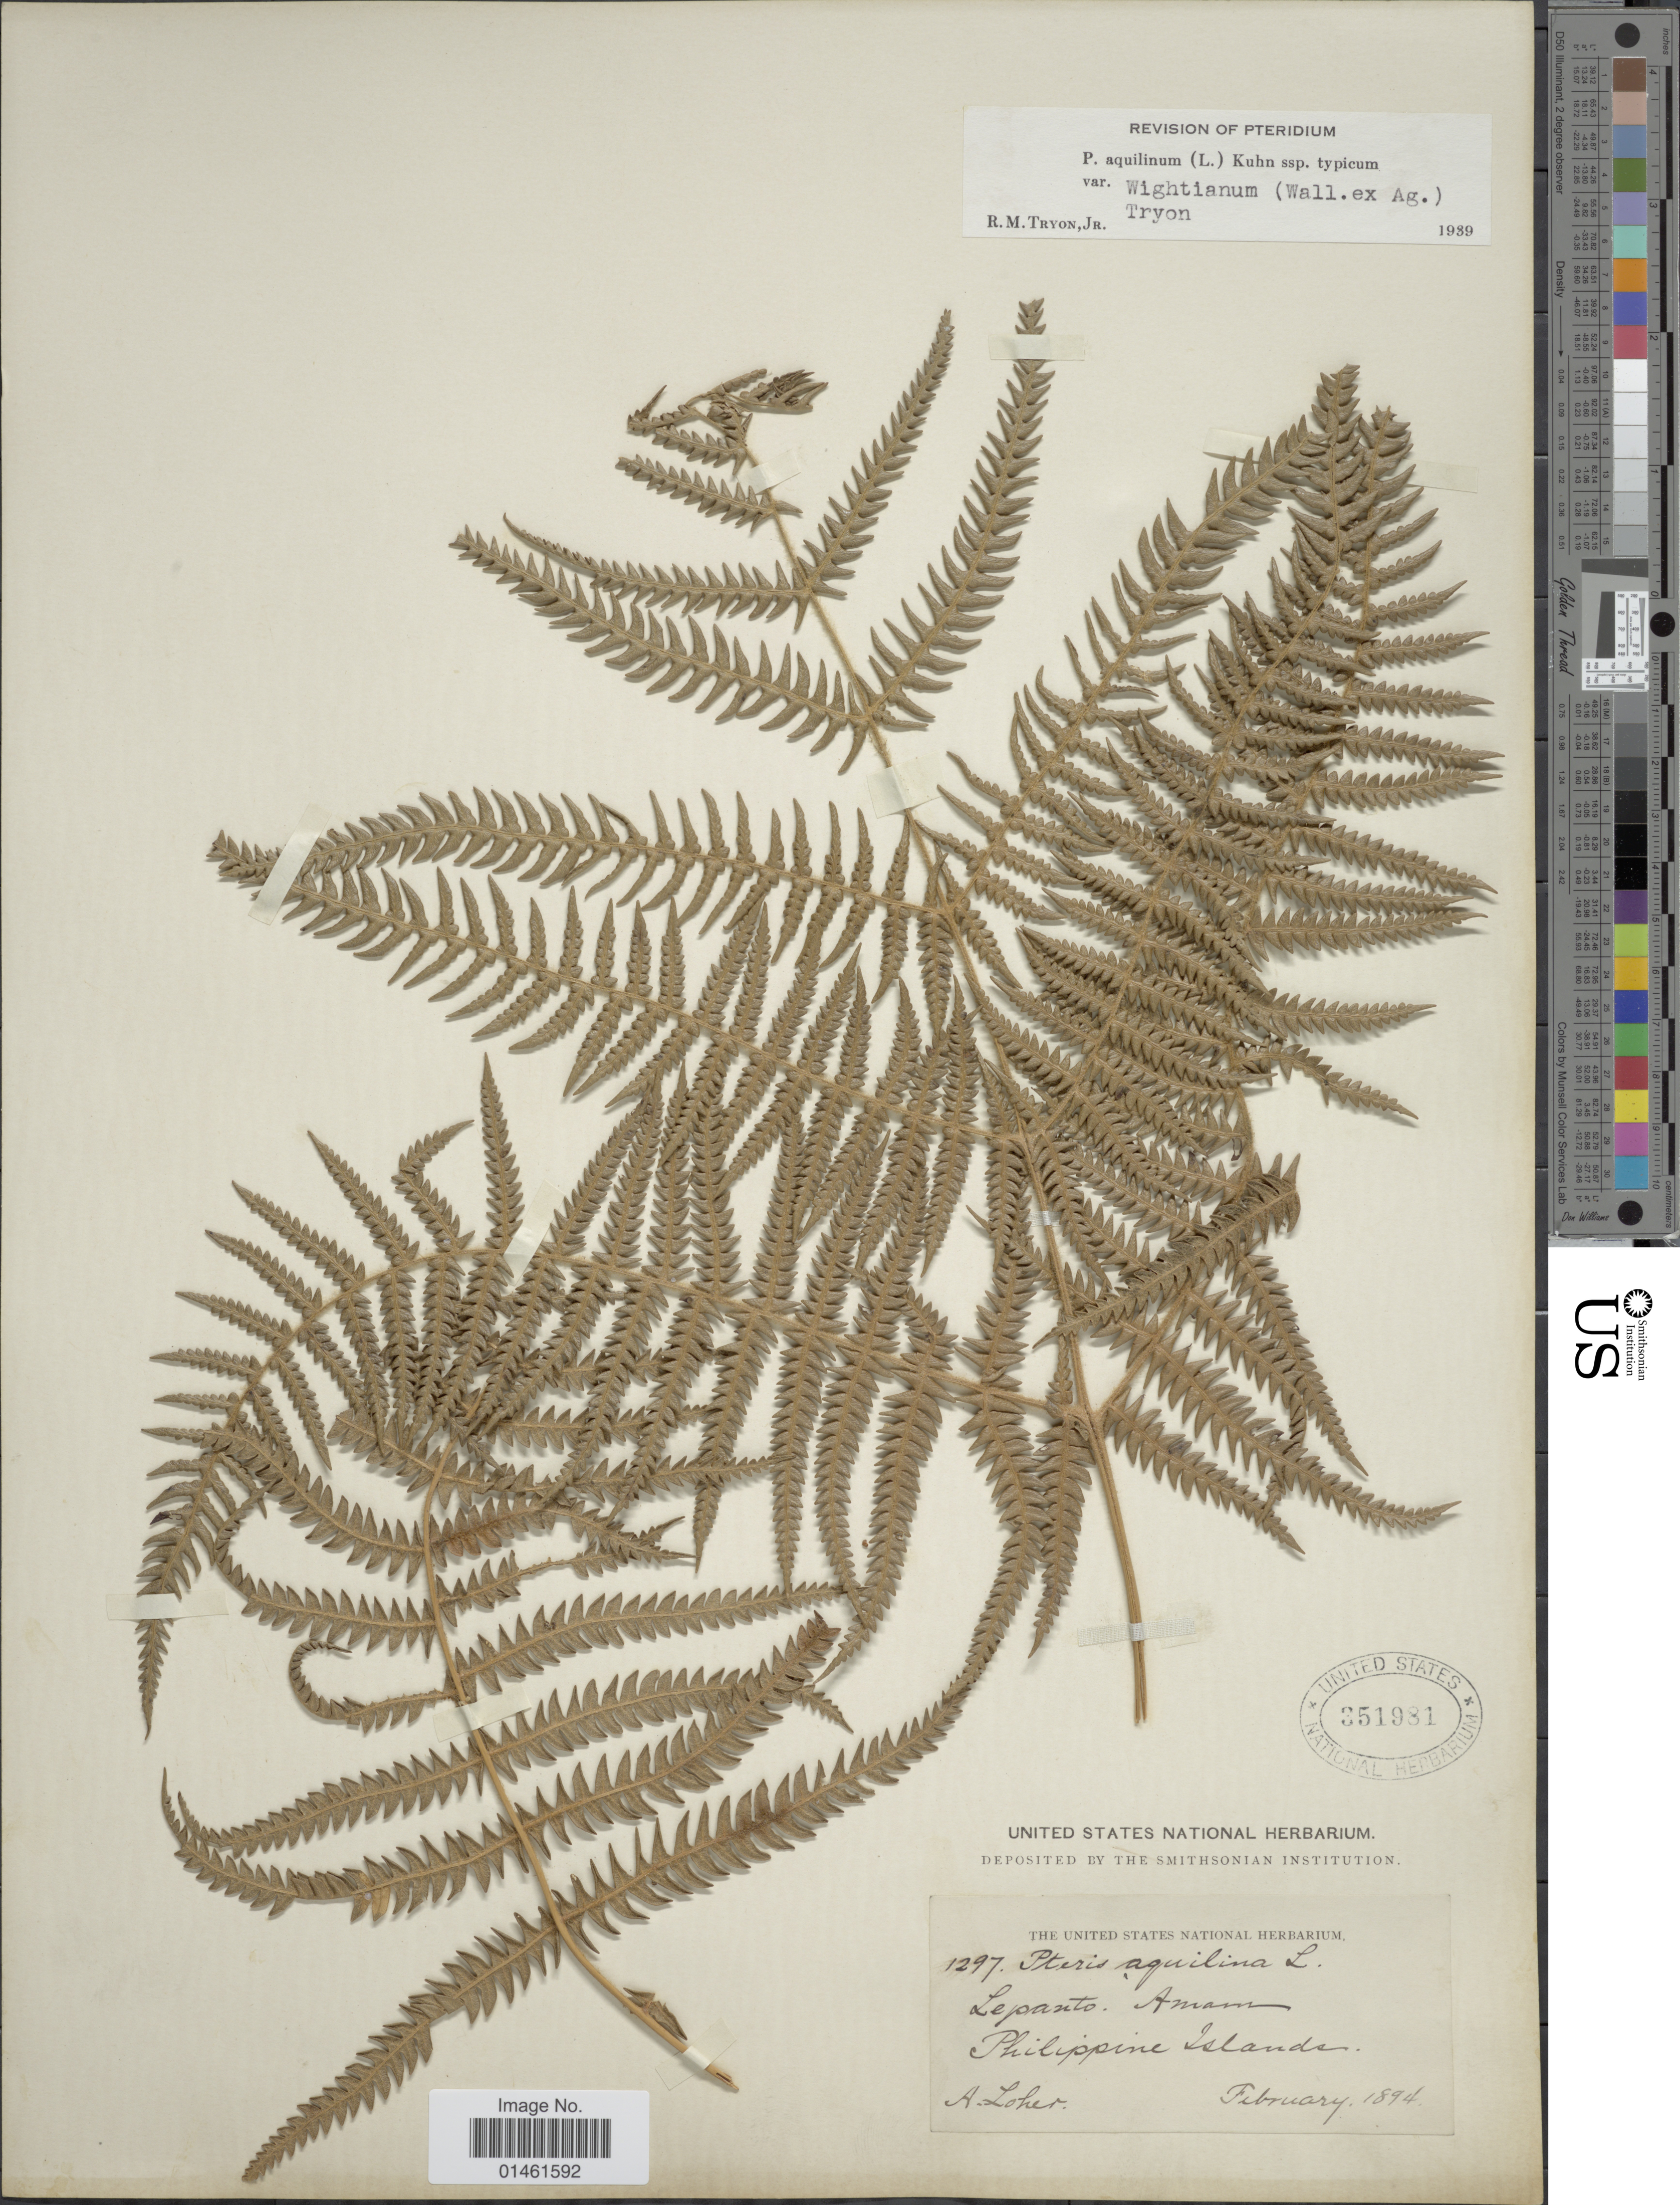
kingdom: Plantae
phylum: Tracheophyta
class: Polypodiopsida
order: Polypodiales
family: Dennstaedtiaceae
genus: Pteridium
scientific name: Pteridium aquilinum var. wightianum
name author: (J. Agardh) R.M. Tryon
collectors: A. Loher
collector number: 1297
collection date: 1894-02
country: Philippines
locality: Lepaxto, Amam, Philippine Islands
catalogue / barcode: US 351981